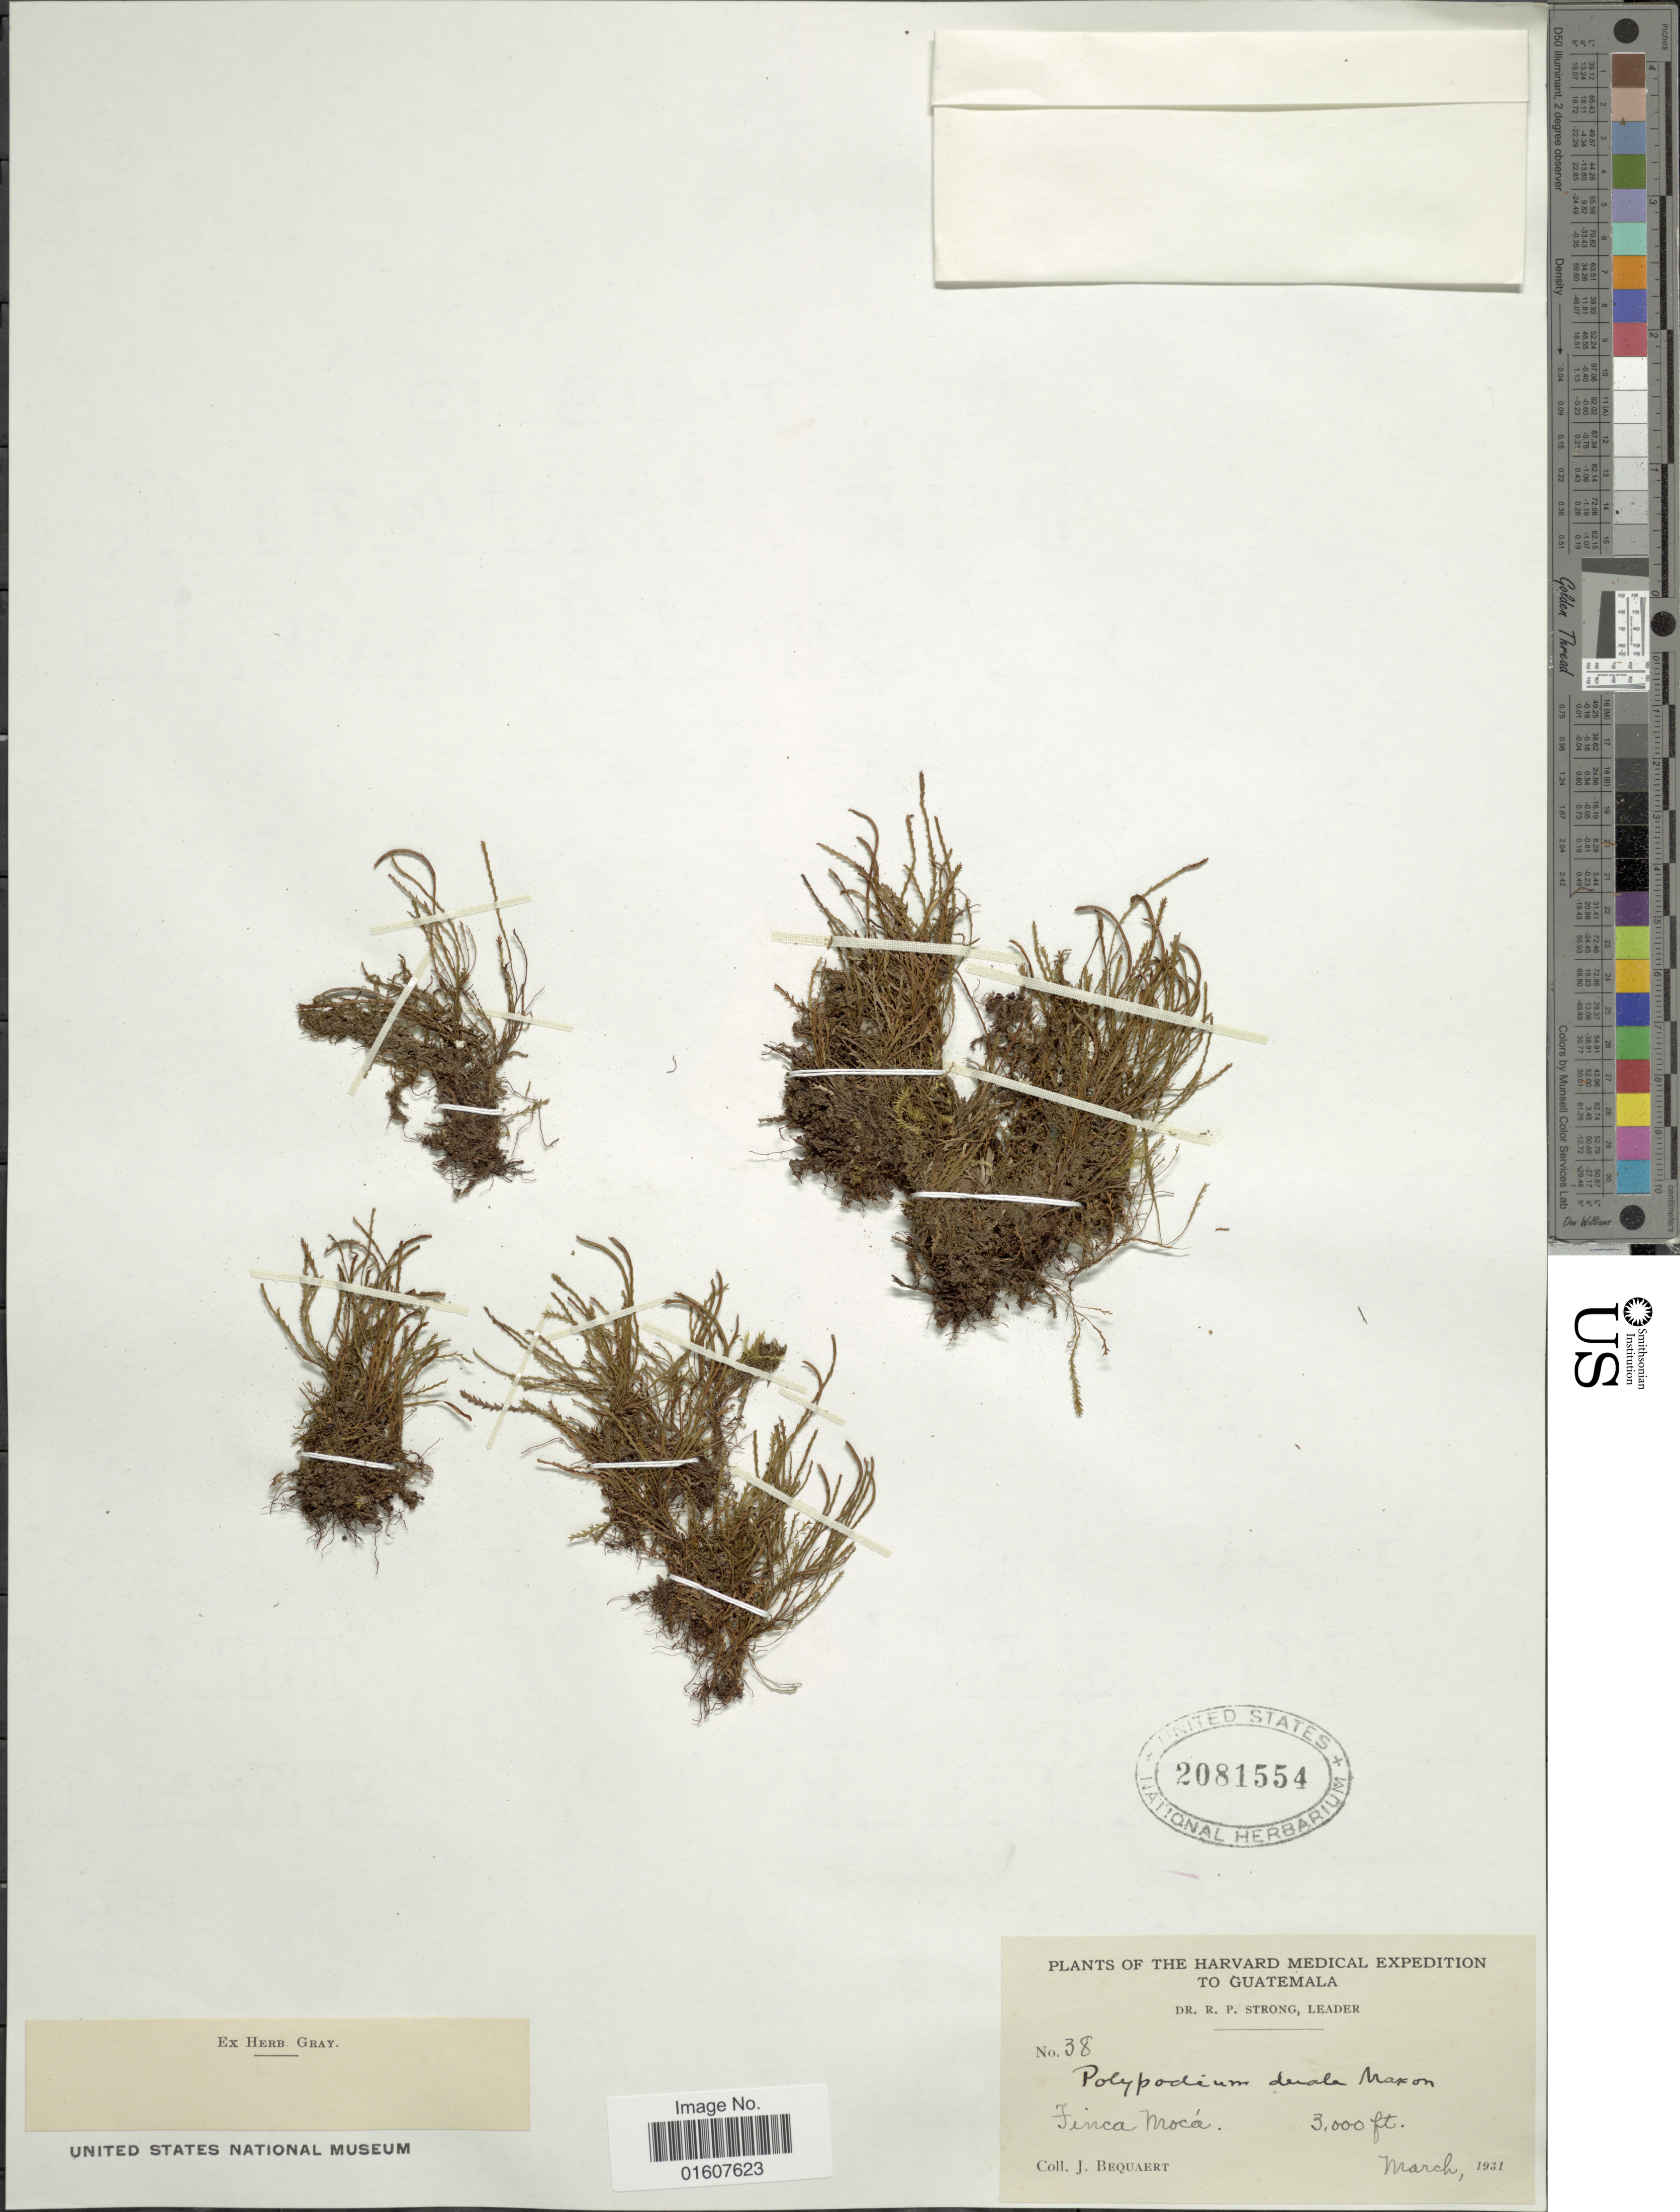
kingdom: Plantae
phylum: Tracheophyta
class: Polypodiopsida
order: Polypodiales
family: Polypodiaceae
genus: Cochlidium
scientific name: Cochlidium serrulatum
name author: (Sw.) L.E. Bishop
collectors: J. Bequaert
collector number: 38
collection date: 1931-03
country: Guatemala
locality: Finca Mocá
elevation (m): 914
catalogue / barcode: US 2081554